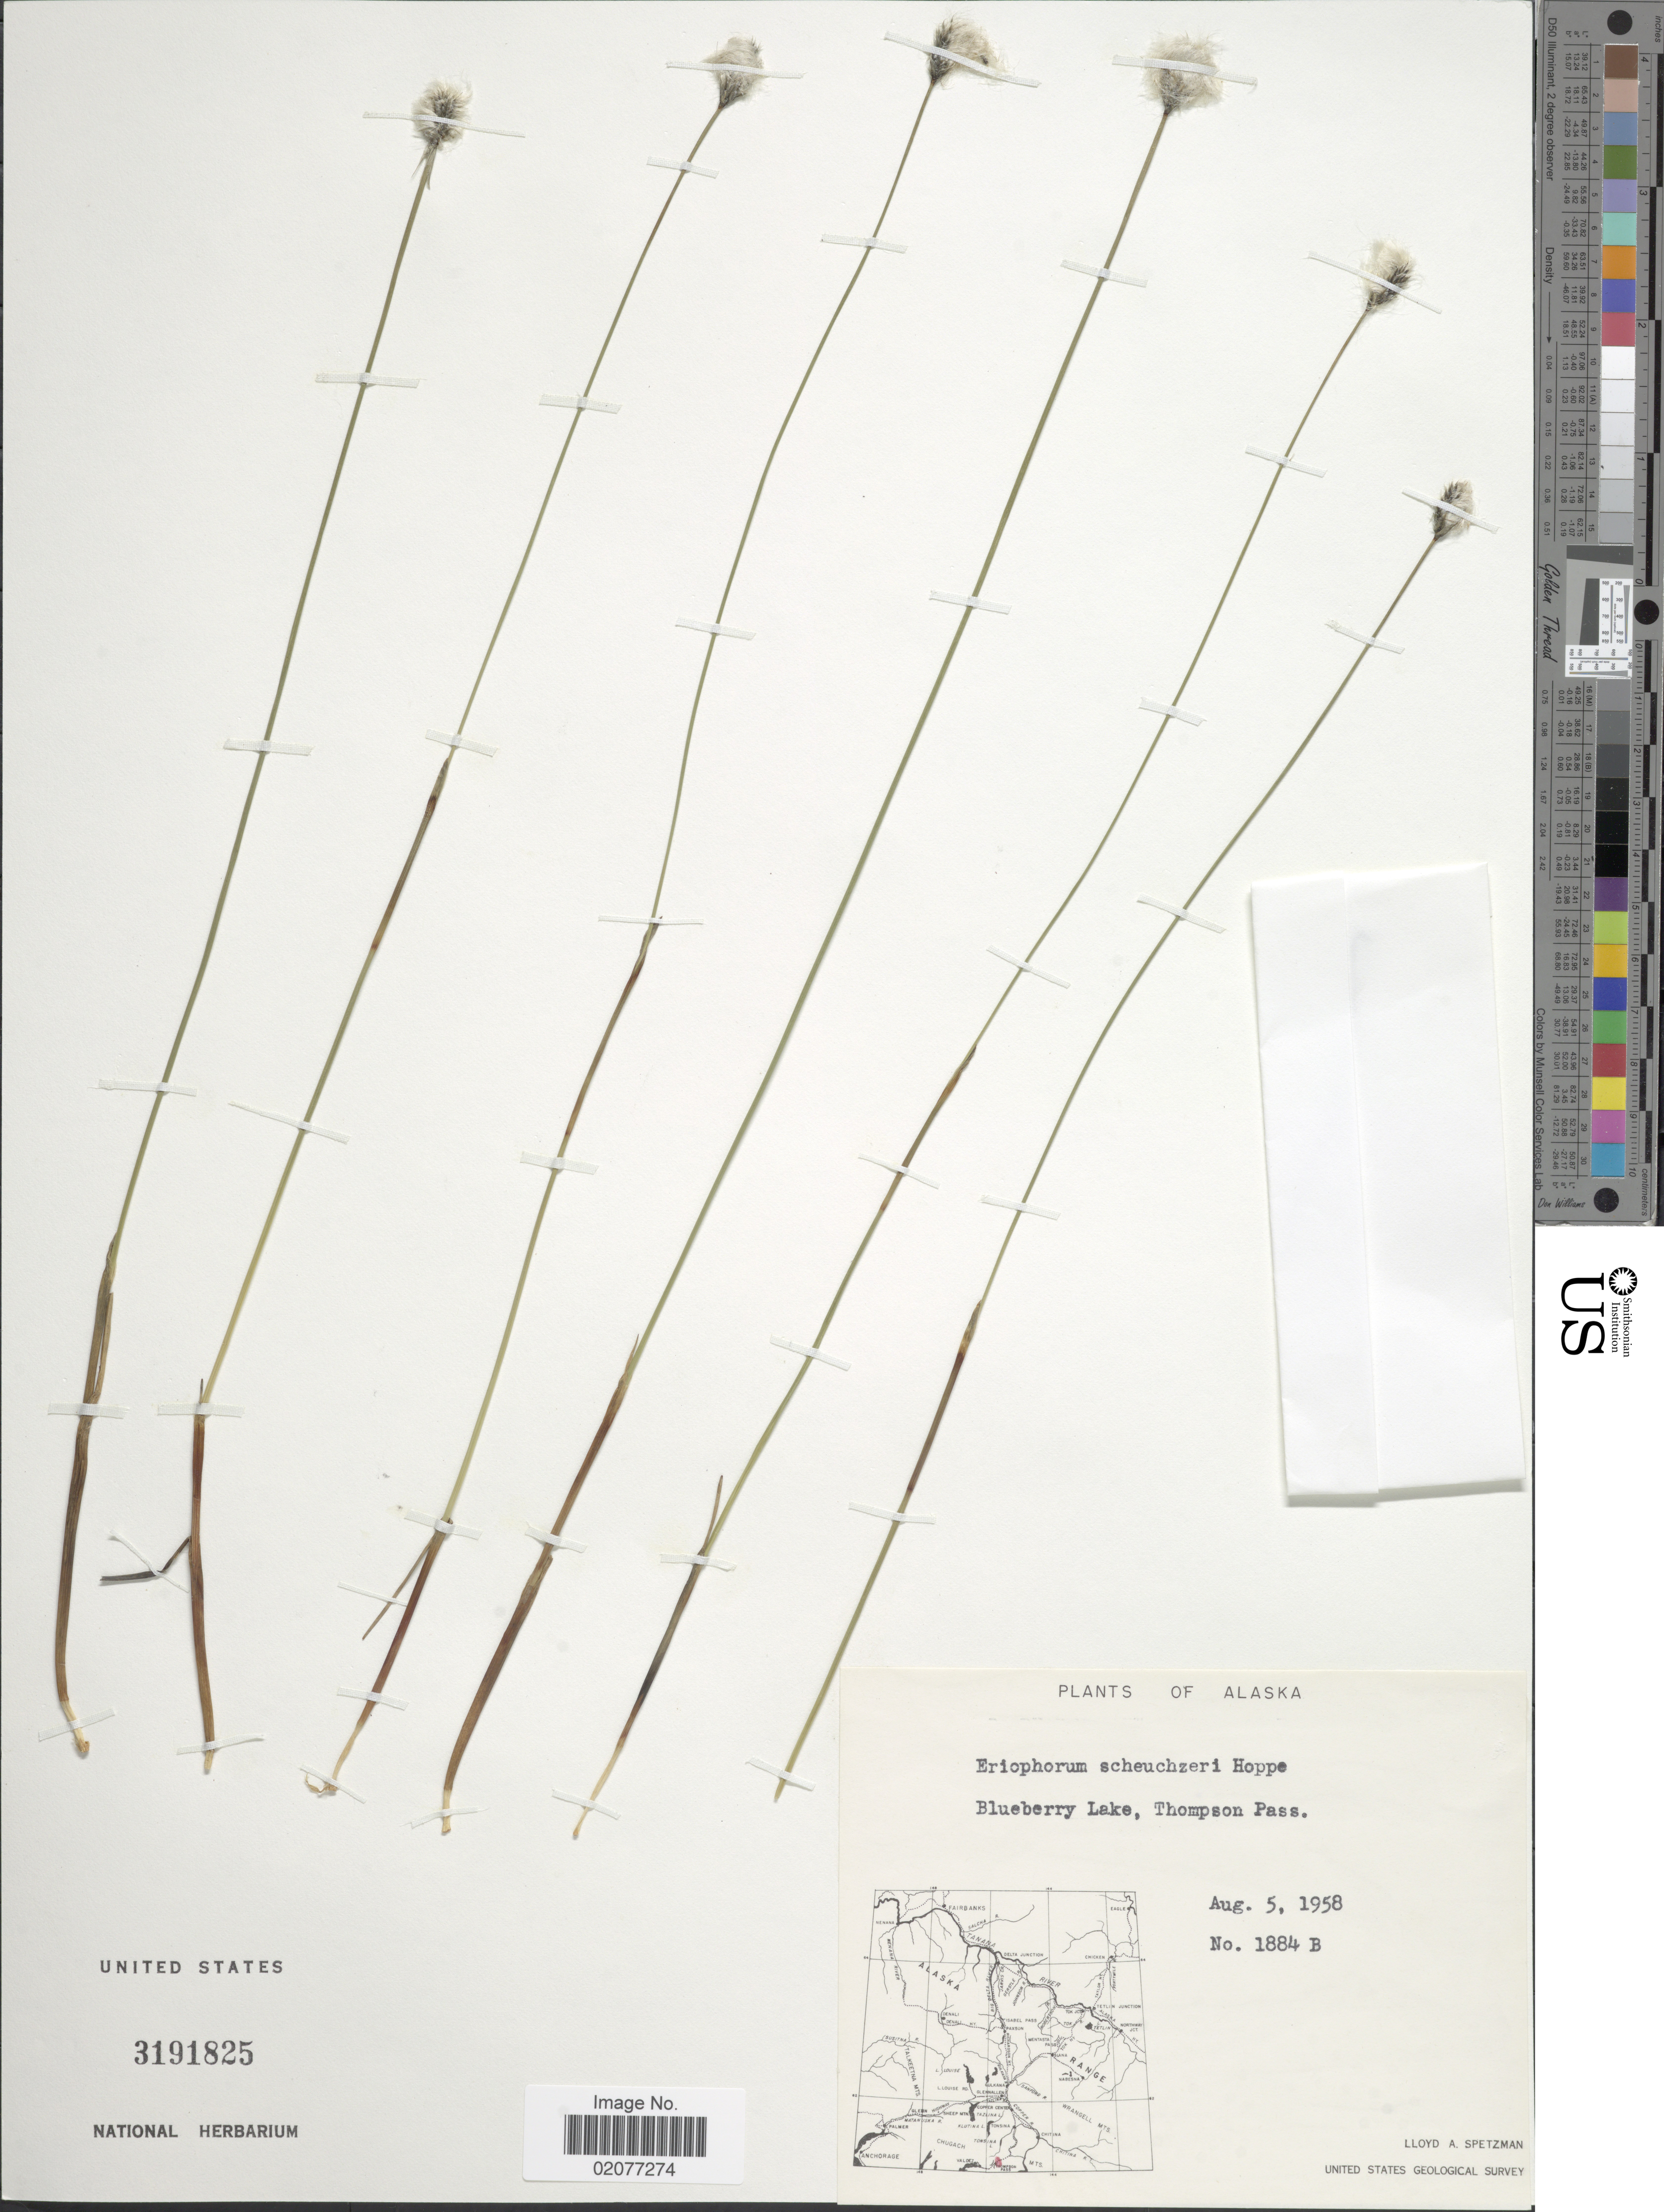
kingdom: Plantae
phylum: Tracheophyta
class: Liliopsida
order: Poales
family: Cyperaceae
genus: Eriophorum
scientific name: Eriophorum scheuchzeri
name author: Hoppe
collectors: L. Spetzman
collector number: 1884B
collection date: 1958-08-05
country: United States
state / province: Alaska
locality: Alaska. Blueberry Lake, Thompson Pass.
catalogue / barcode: US 3191825